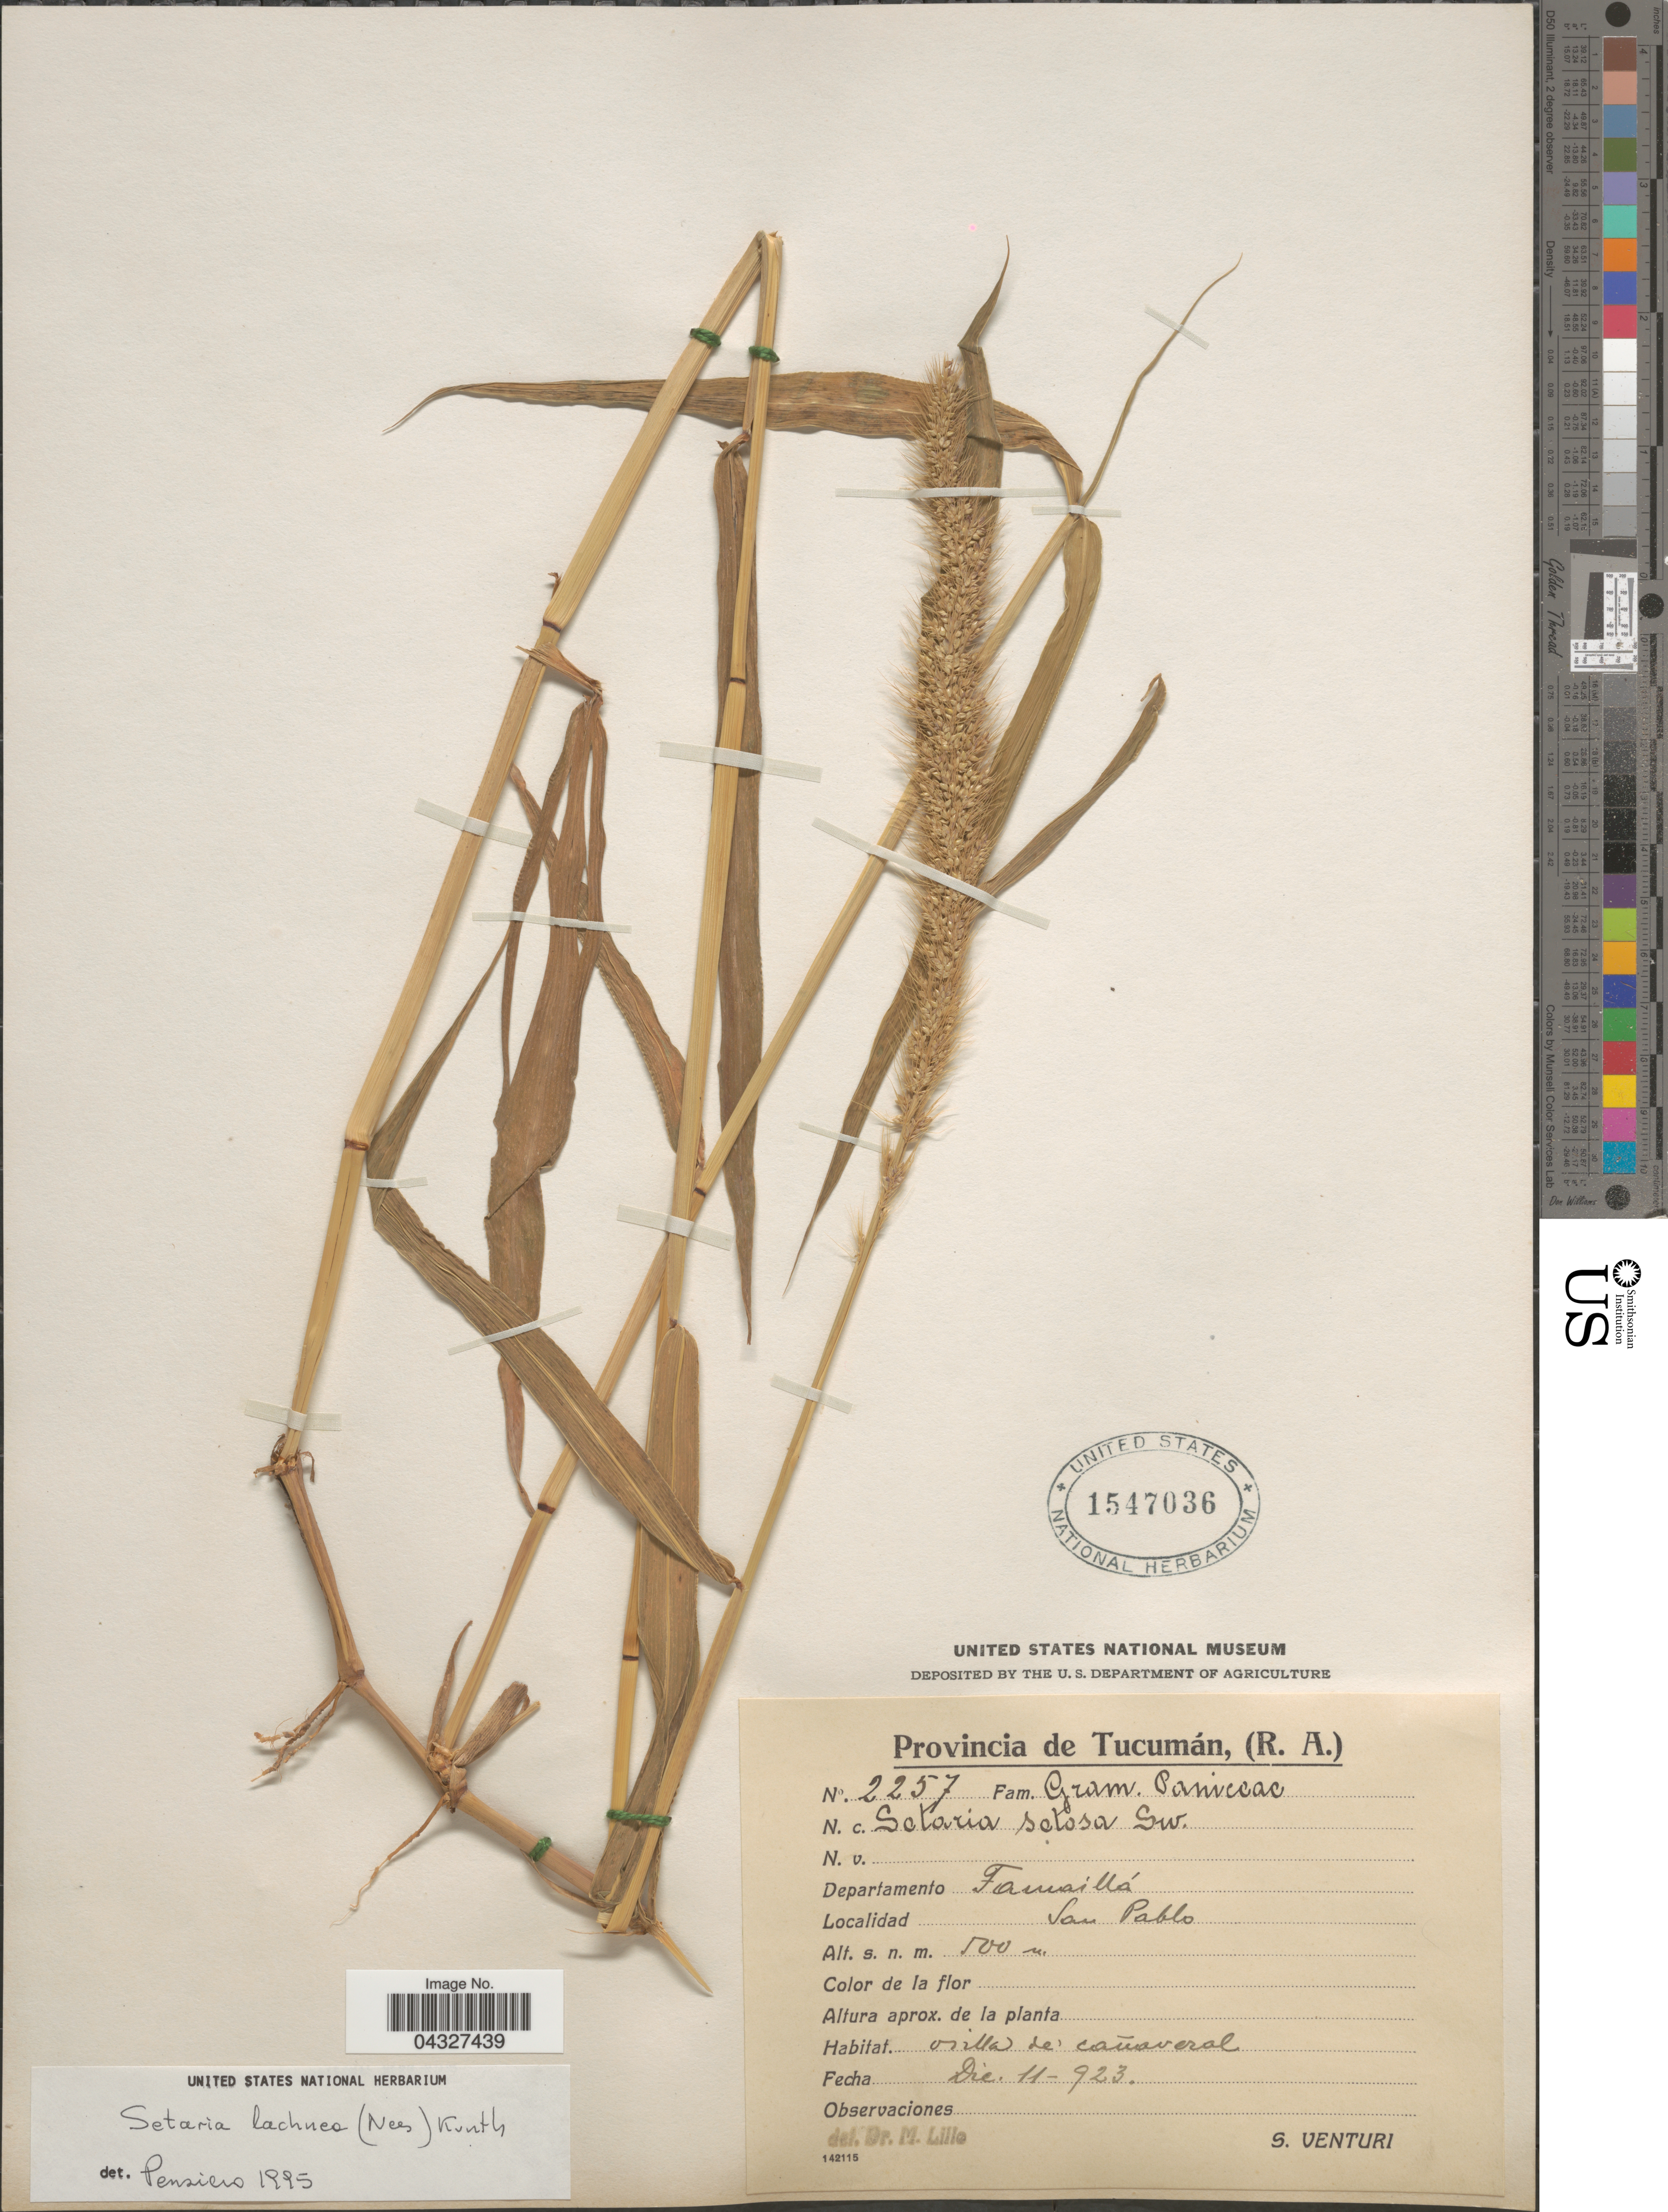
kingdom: Plantae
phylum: Tracheophyta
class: Liliopsida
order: Poales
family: Poaceae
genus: Setaria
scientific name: Setaria lachnea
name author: (Nees) Kunth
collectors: S. Venturi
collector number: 2257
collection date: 1923-12-11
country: Argentina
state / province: Tucuman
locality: Departamento Famaillá. San Pablo.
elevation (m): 500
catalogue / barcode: US 1547036